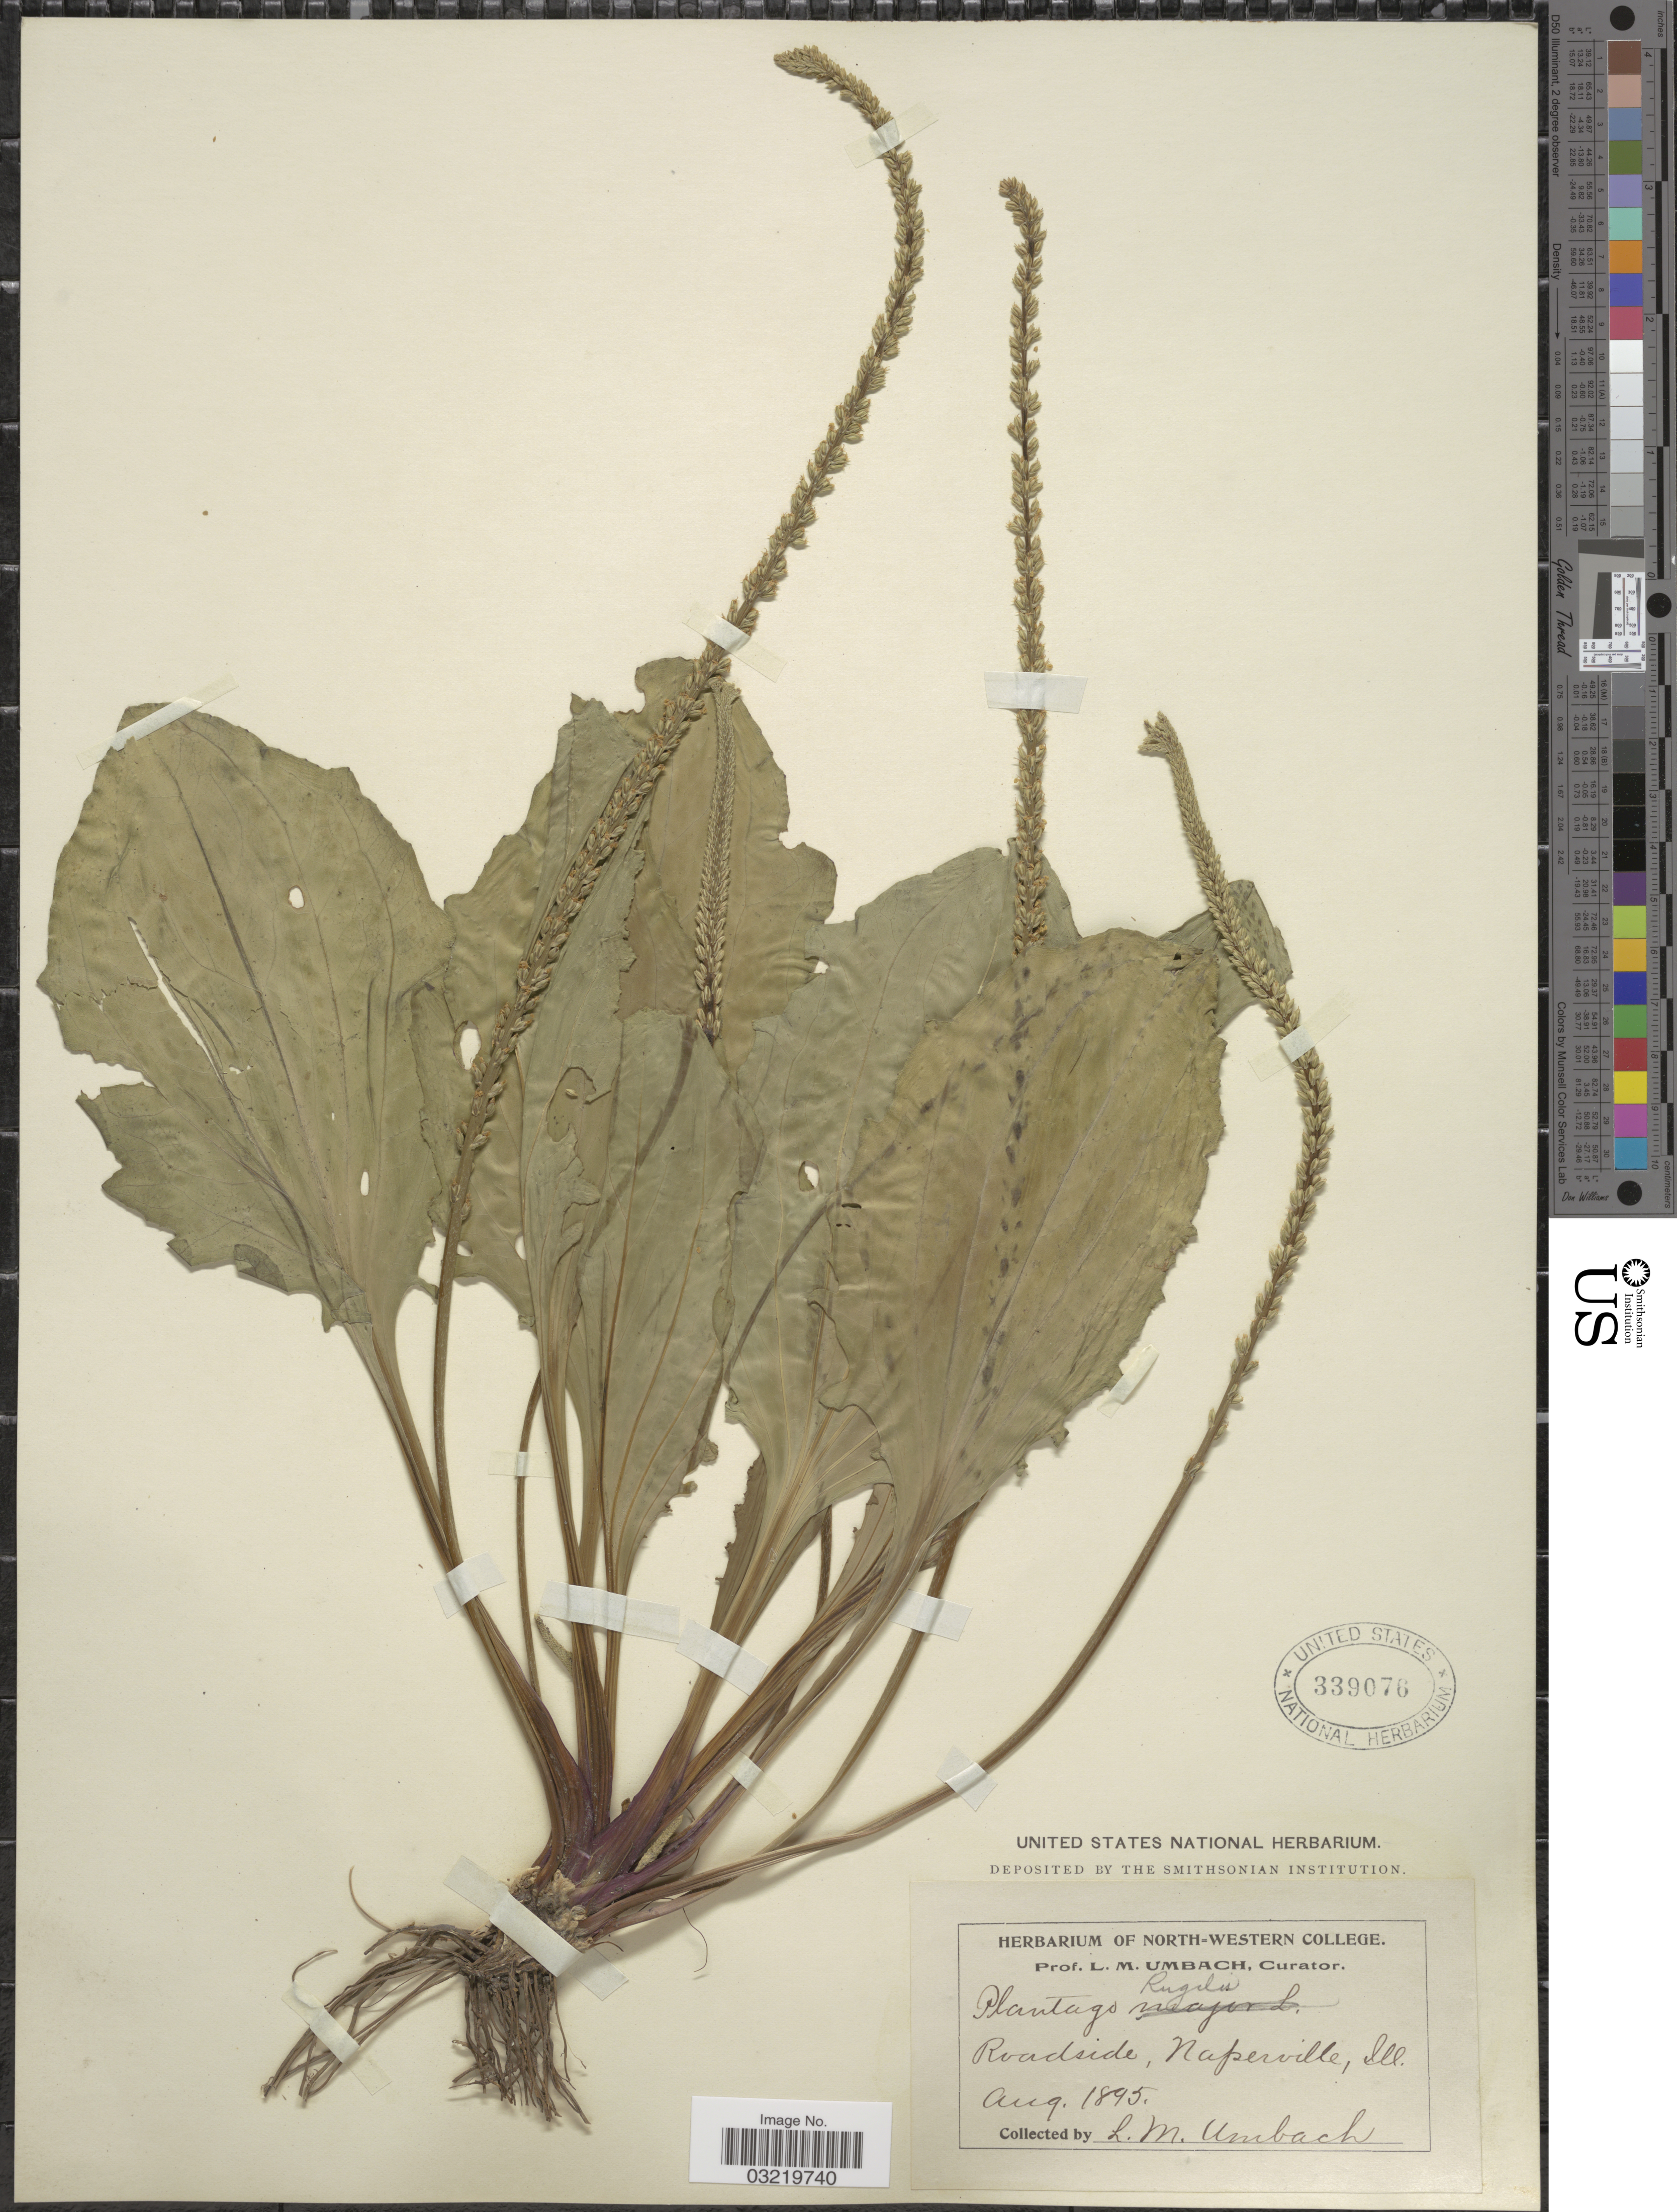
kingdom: Plantae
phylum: Tracheophyta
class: Magnoliopsida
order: Lamiales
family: Plantaginaceae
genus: Plantago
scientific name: Plantago rugelii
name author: Decne.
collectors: L. M. Umbach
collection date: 1895-08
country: United States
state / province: Illinois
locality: Roadside, Naperville.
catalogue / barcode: US 339076